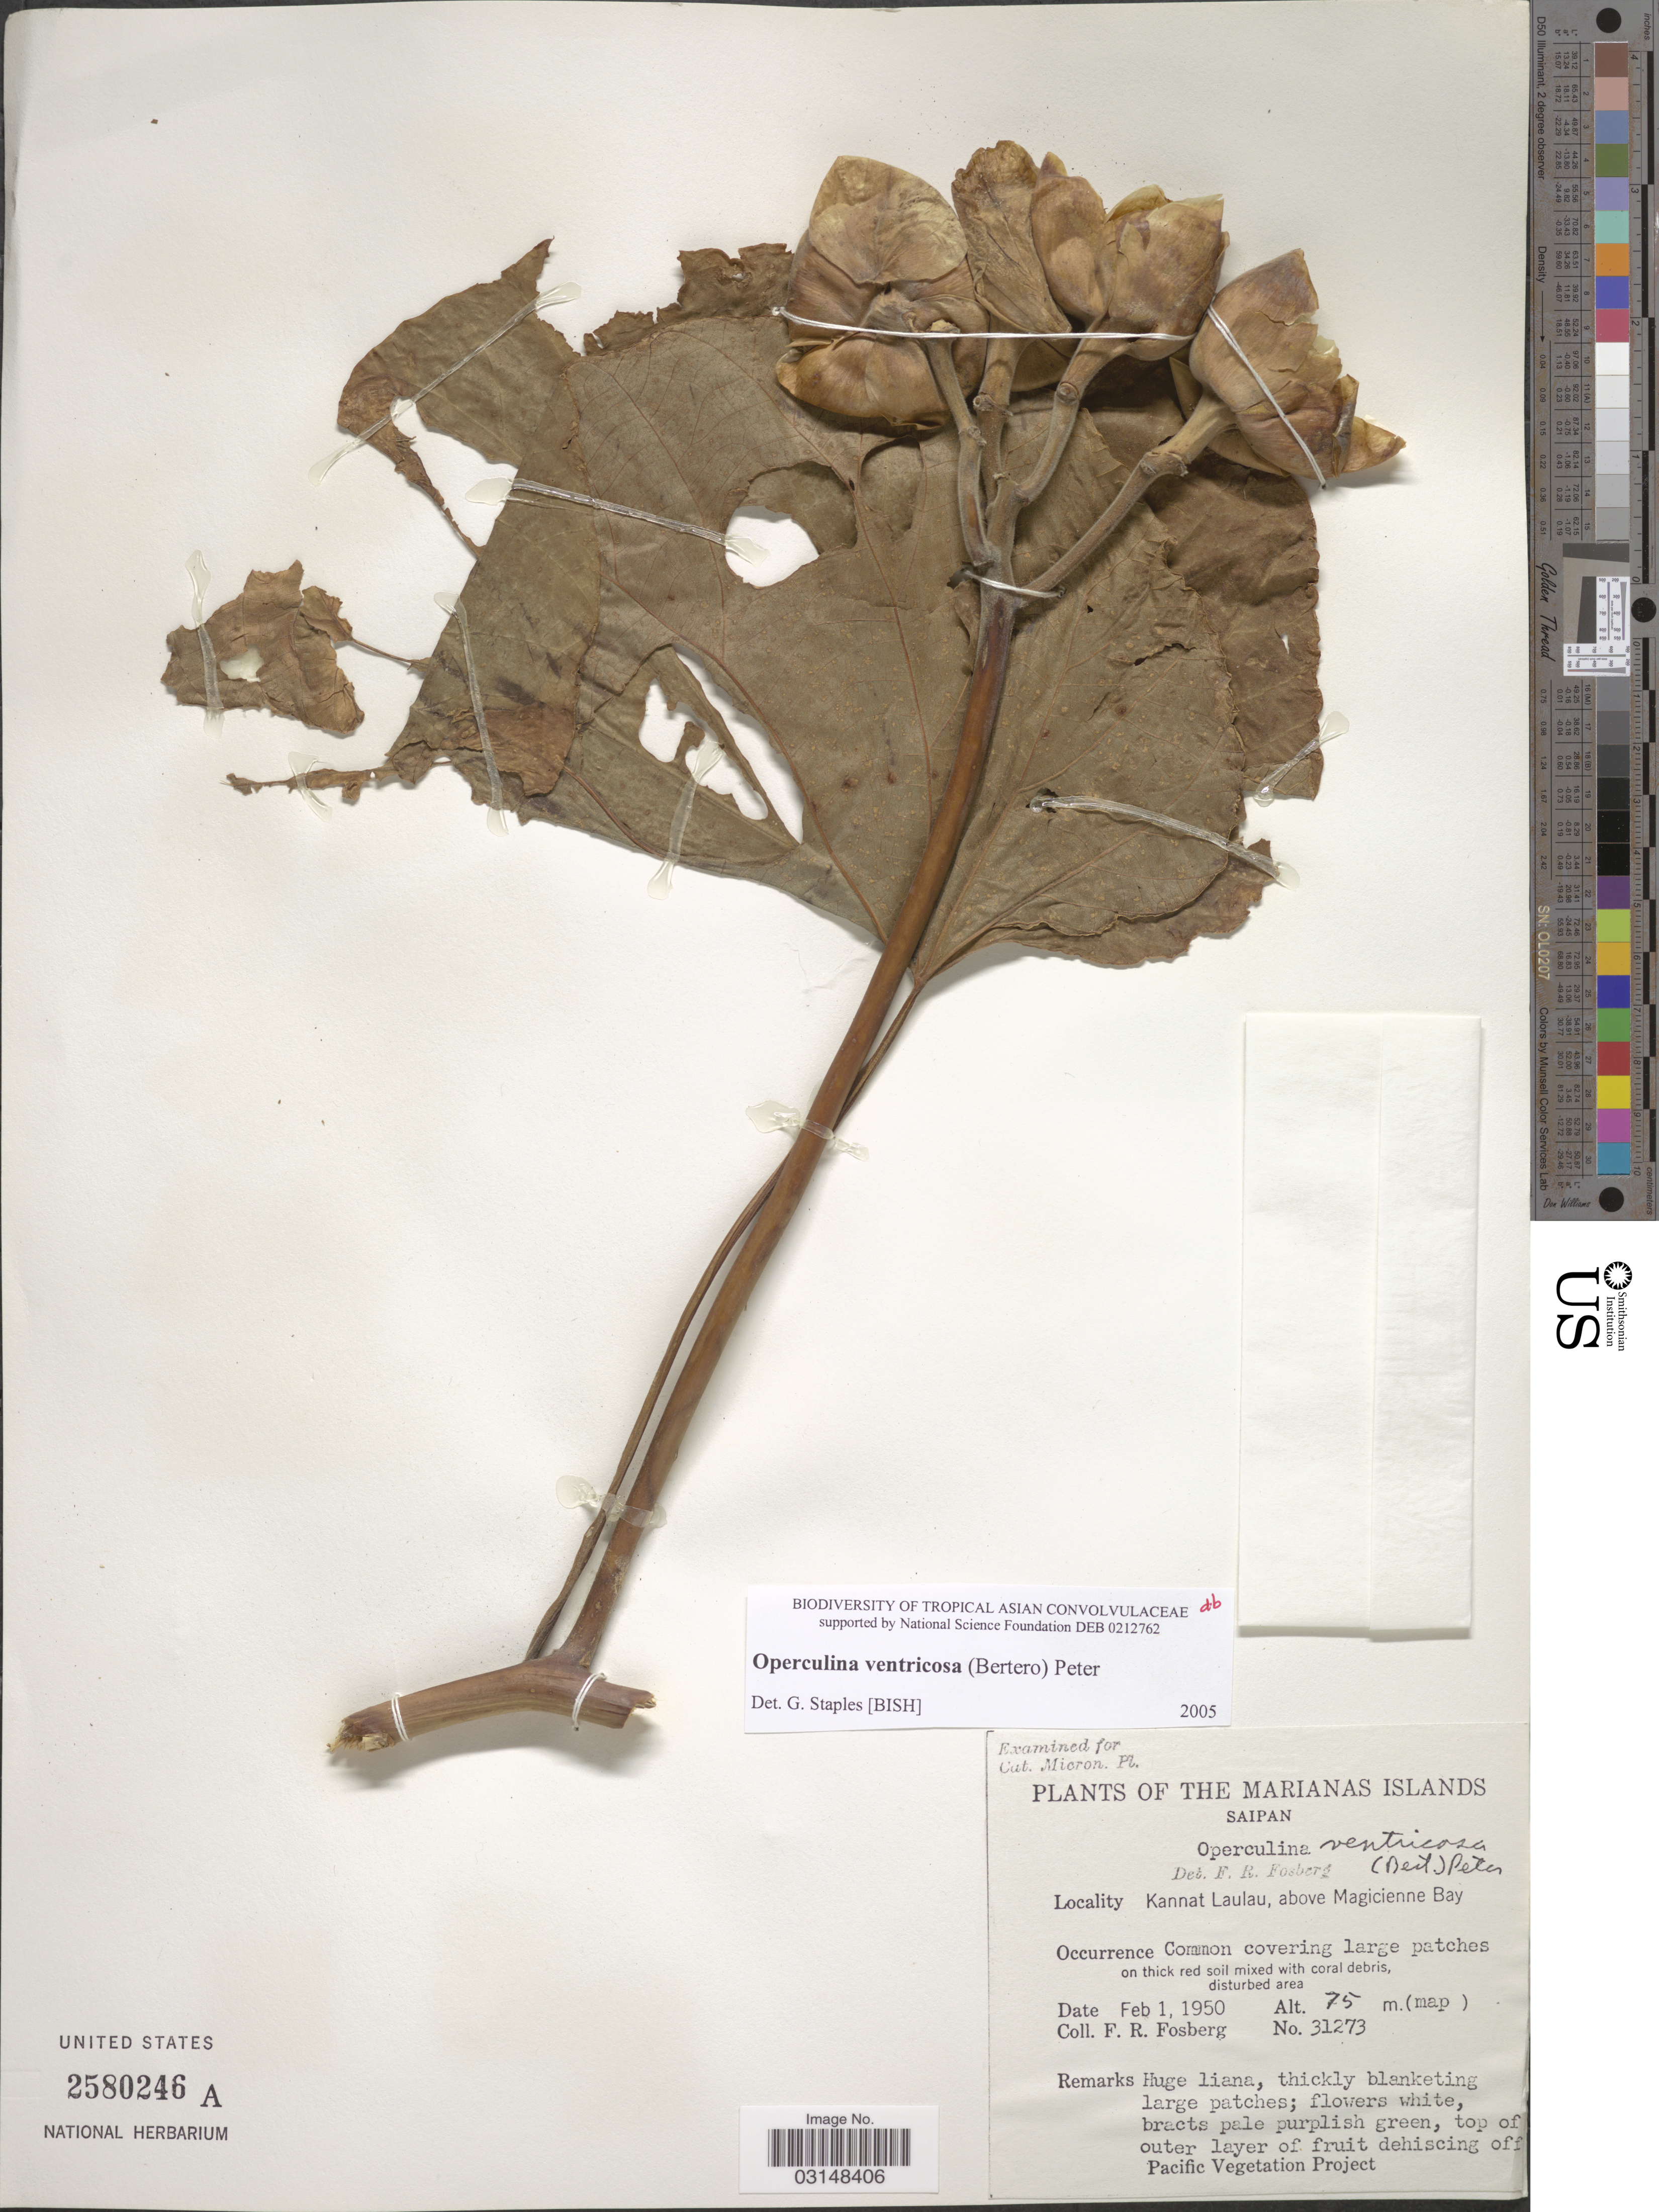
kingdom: Plantae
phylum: Tracheophyta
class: Magnoliopsida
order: Solanales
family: Convolvulaceae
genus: Operculina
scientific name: Operculina ventricosa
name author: (Aubl.) Barb. Rodr.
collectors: F. R. Fosberg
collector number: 31273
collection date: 1950-02-01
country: Northern Mariana Islands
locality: The Marianas Islands, Saipan. Kannat Laulau, above Magicienne Bay.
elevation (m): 75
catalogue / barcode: US 2580246A